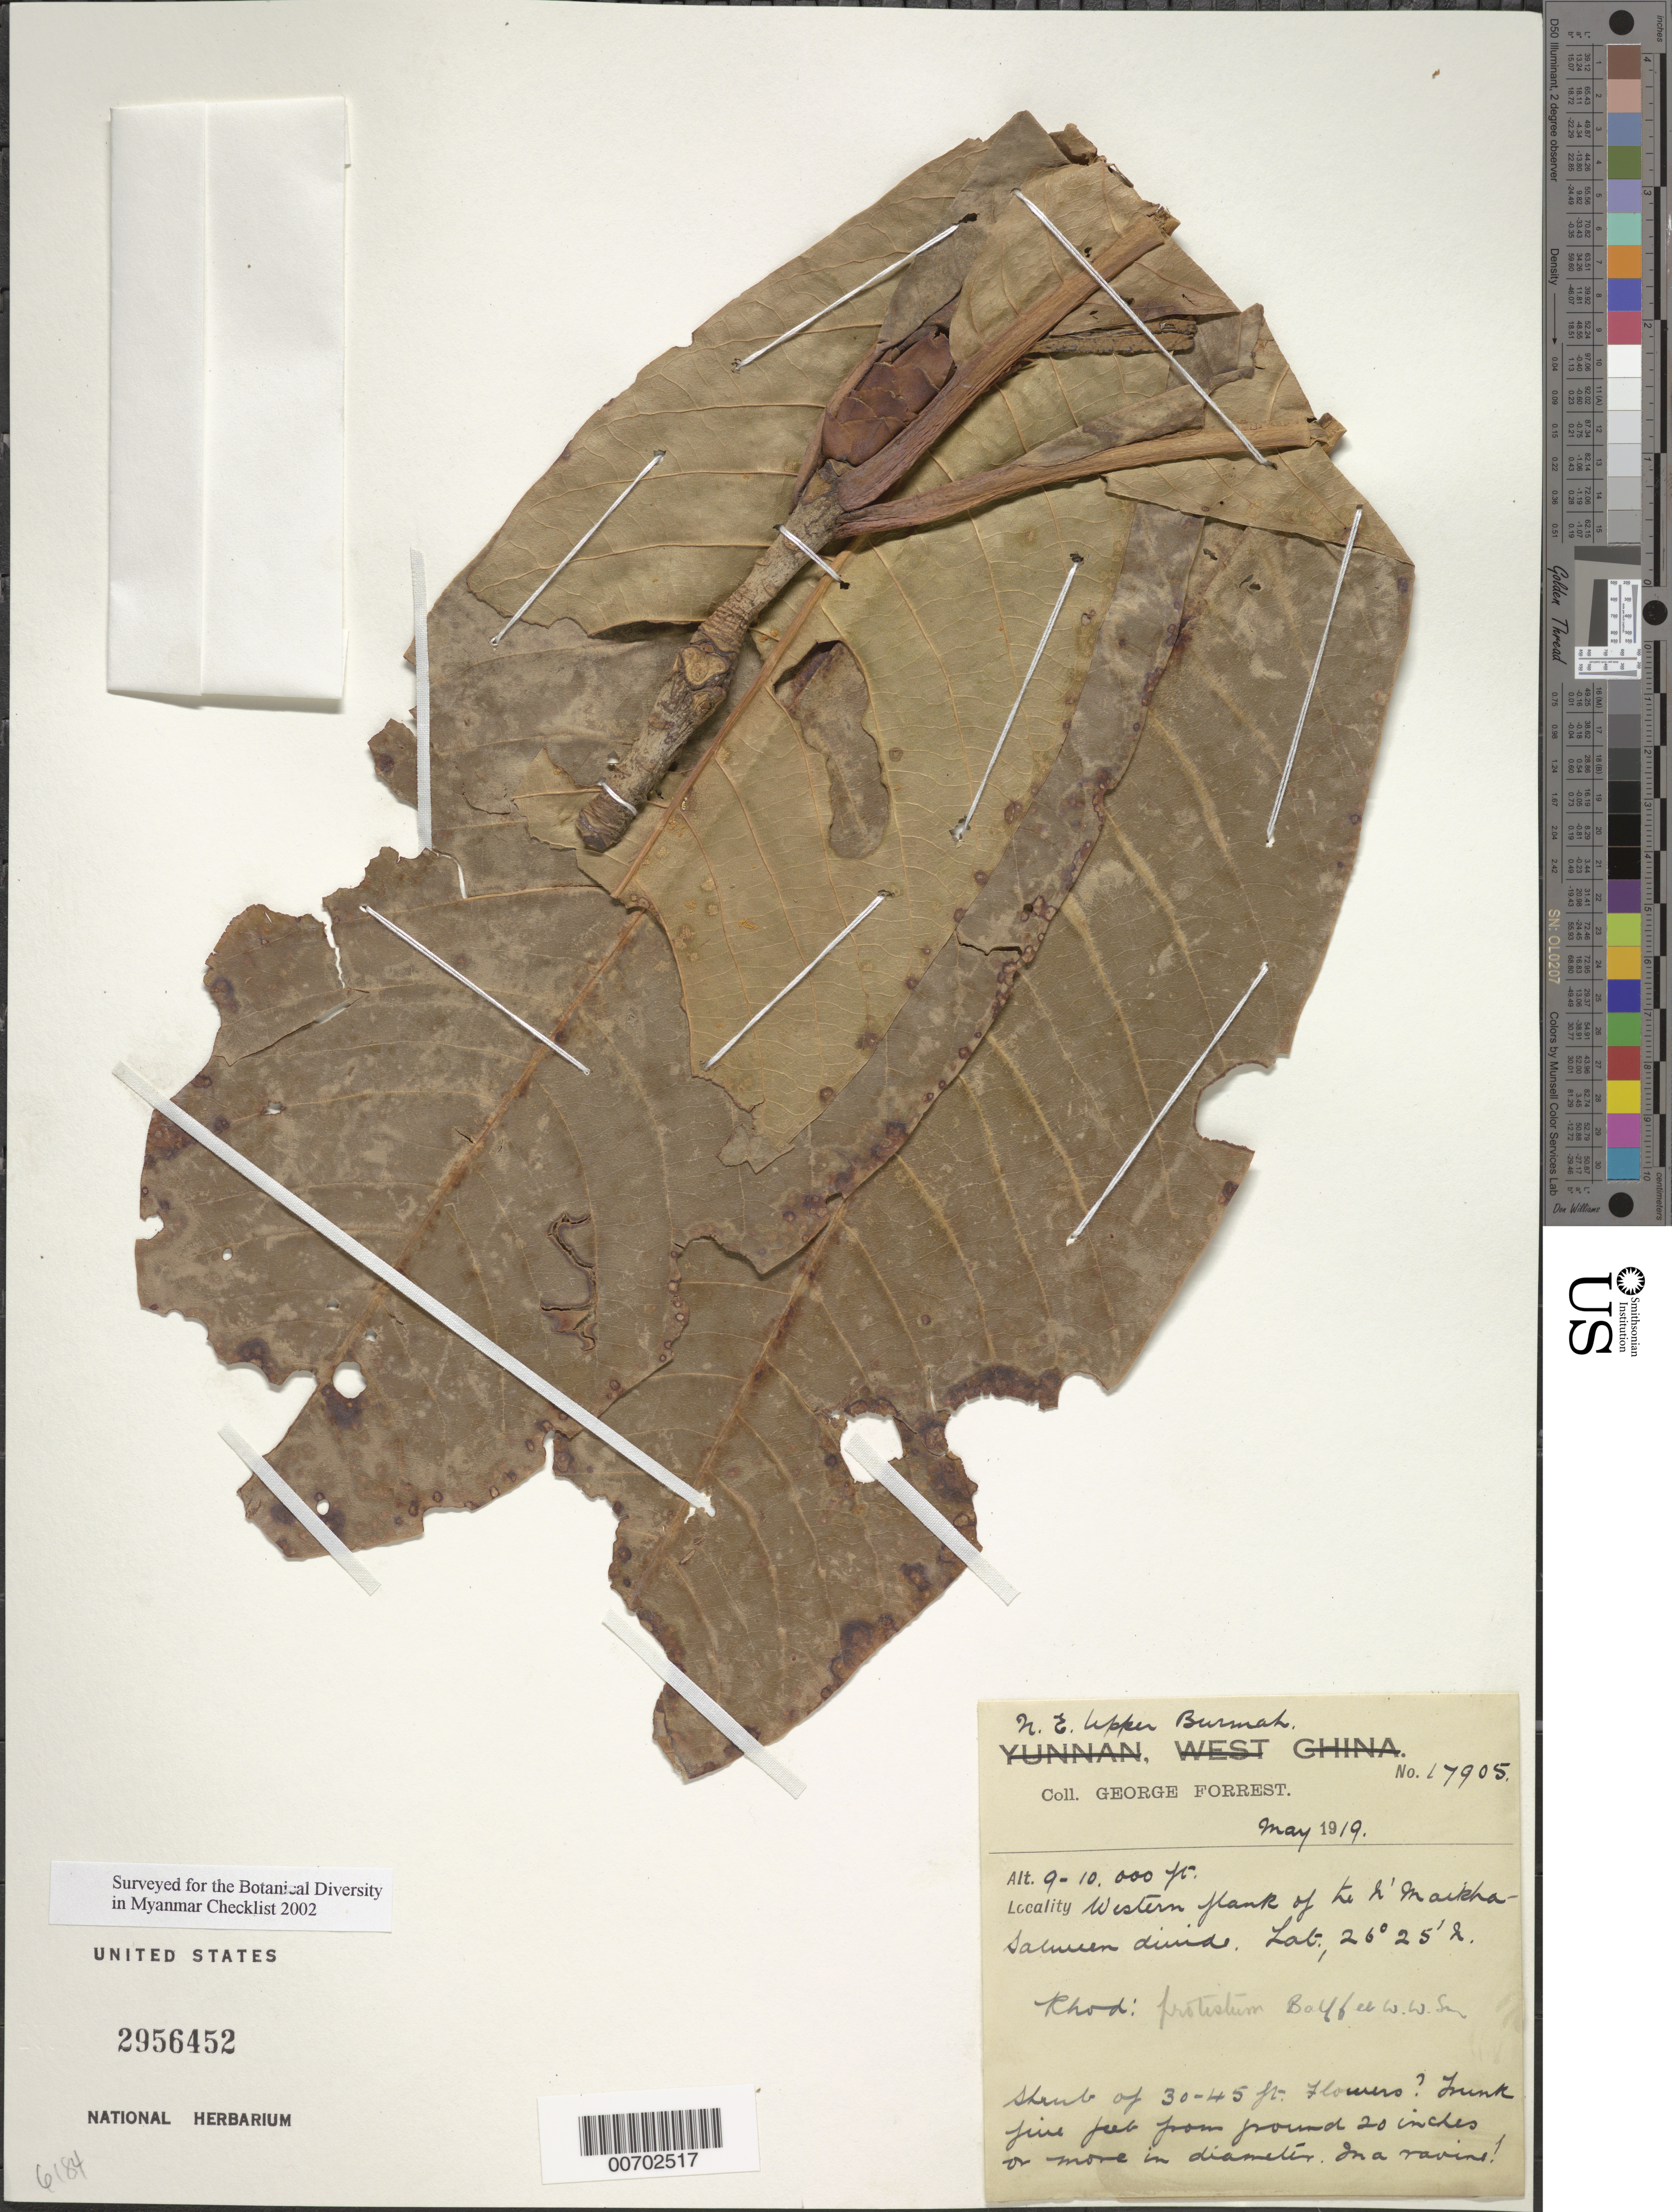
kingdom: Plantae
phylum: Tracheophyta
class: Magnoliopsida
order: Ericales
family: Ericaceae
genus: Rhododendron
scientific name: Rhododendron protistum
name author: Balf. f. & Forrest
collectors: G. Forrest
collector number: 17905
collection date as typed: May 1919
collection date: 1919-05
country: Myanmar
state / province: Kachin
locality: N'Maikha-Salwin divide, W flank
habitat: In a ravine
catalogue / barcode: US 2956452